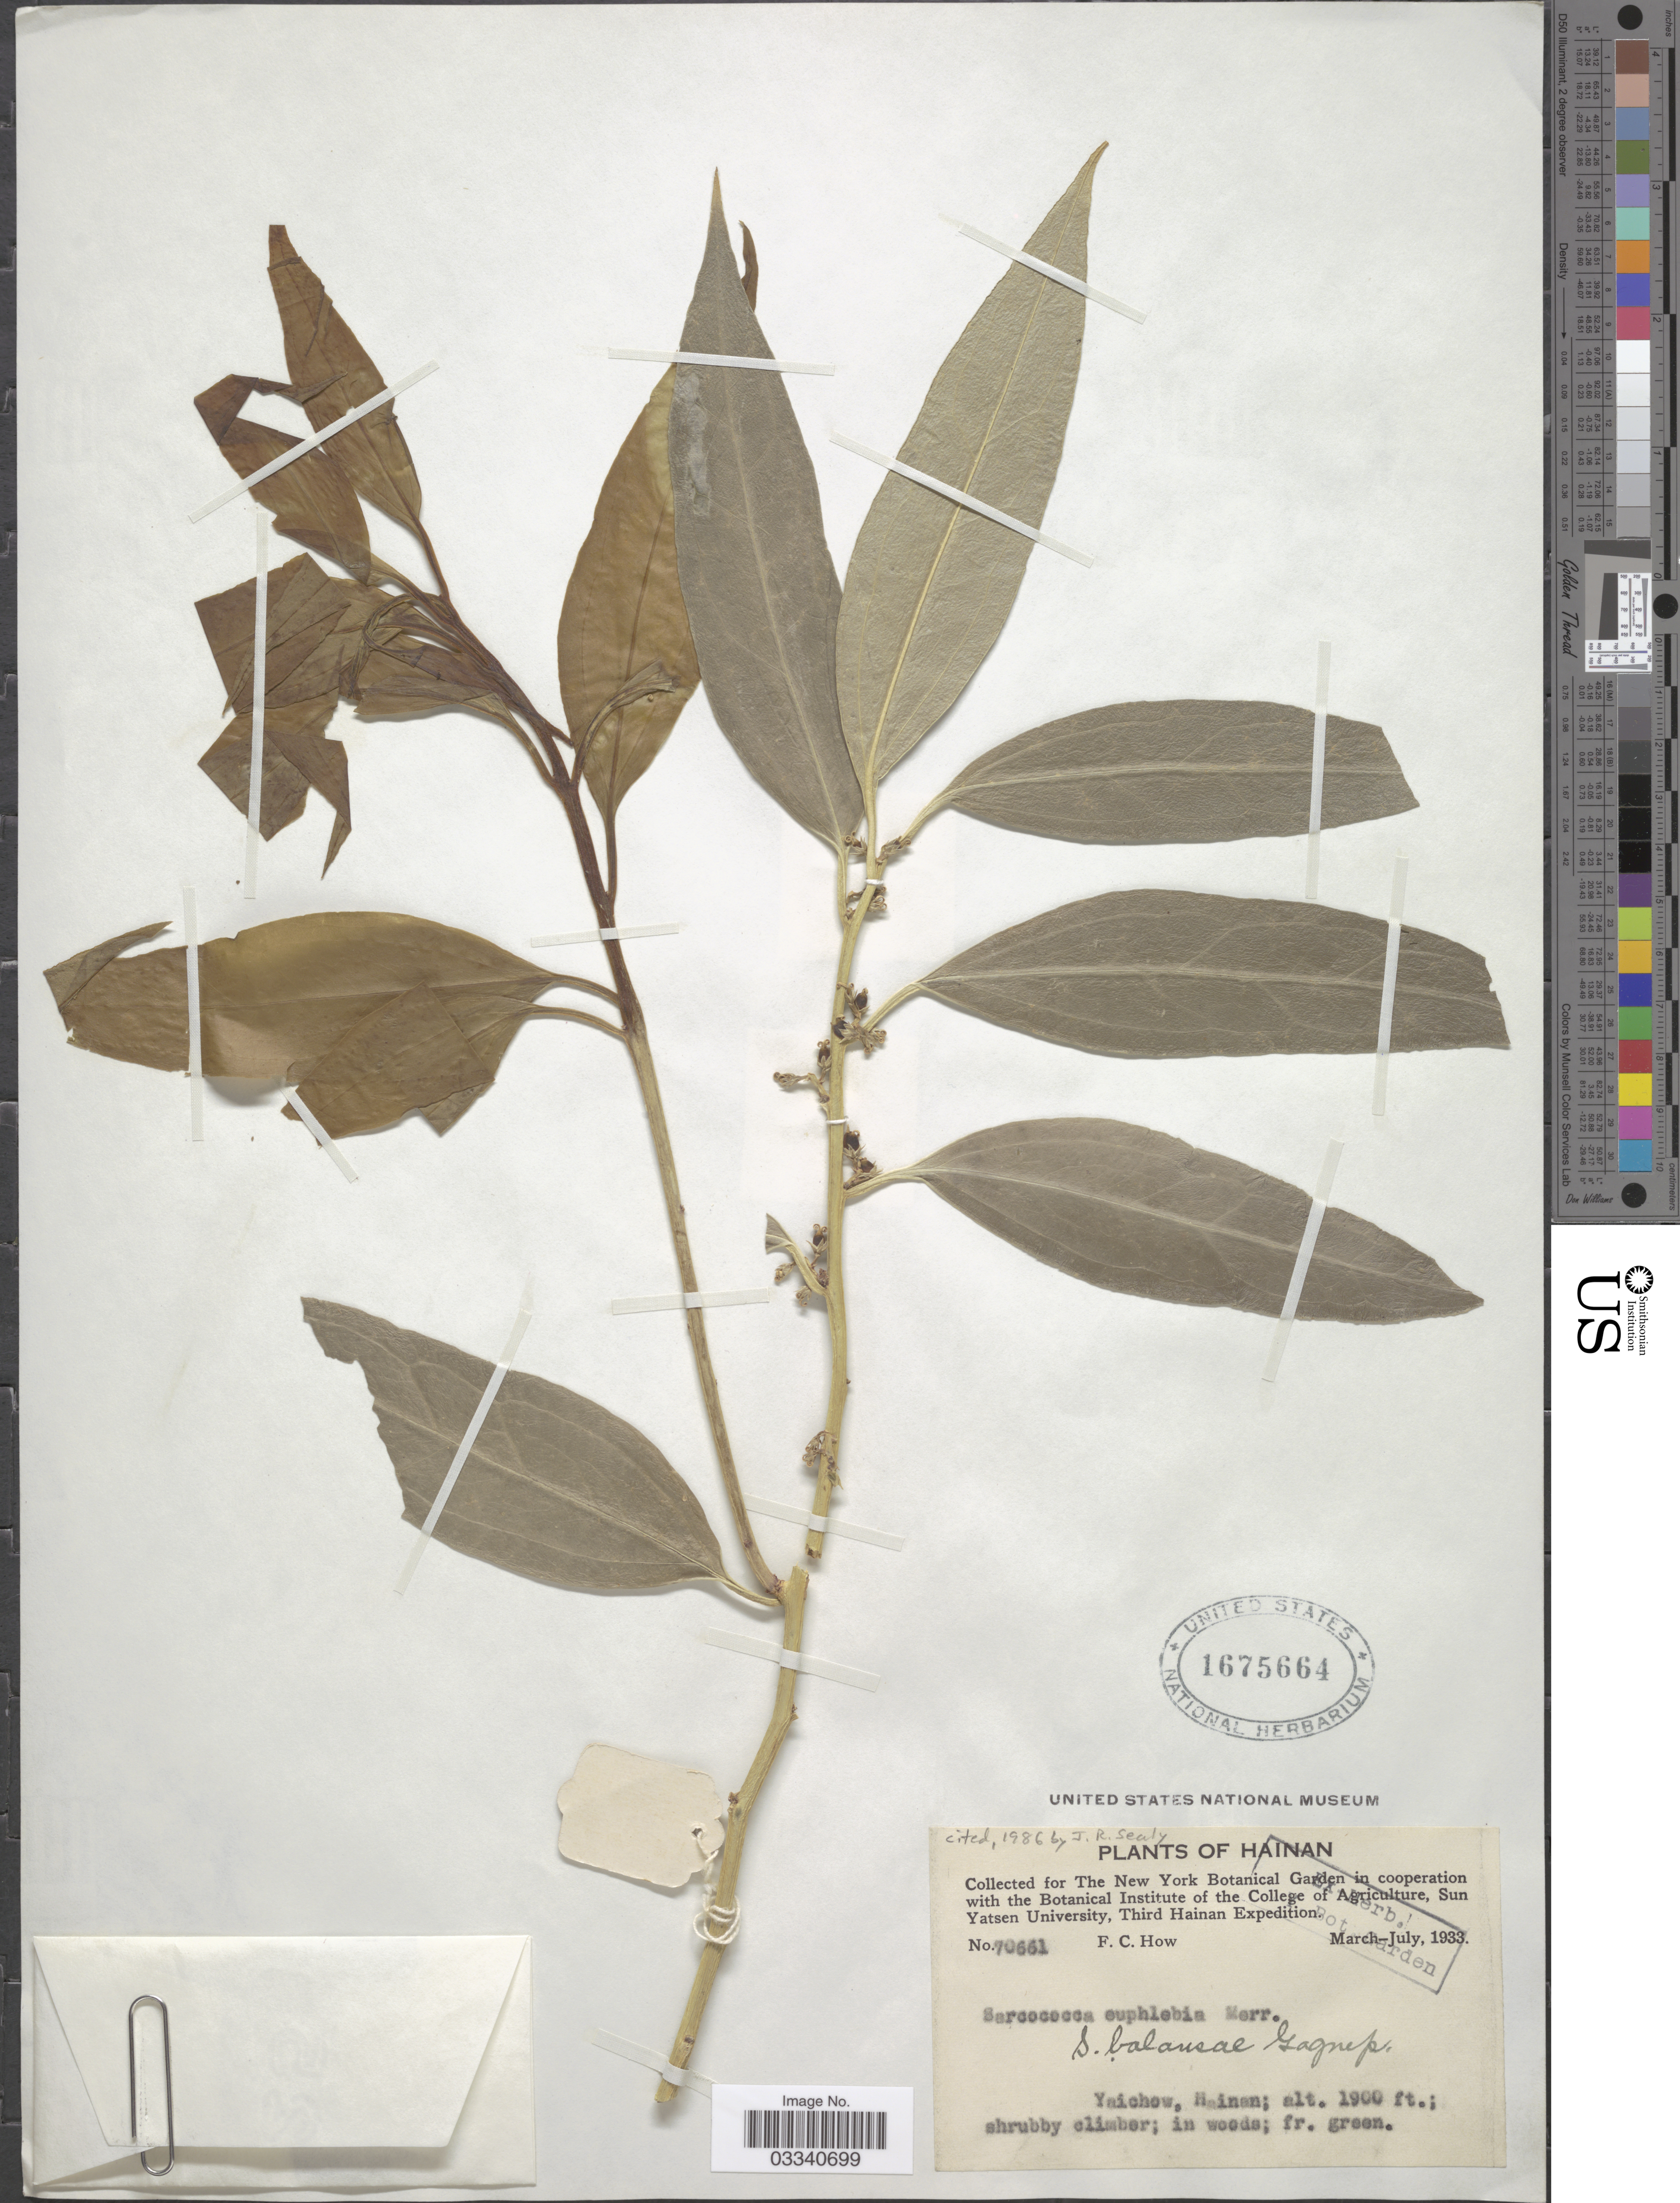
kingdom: Plantae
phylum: Tracheophyta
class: Magnoliopsida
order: Buxales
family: Buxaceae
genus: Sarcococca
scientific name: Sarcococca balansae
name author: Gagnep.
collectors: F. C. How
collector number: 70661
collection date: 1933-03/1933-07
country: China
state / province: Hainan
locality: Yaichow.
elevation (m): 579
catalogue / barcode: US 1675664